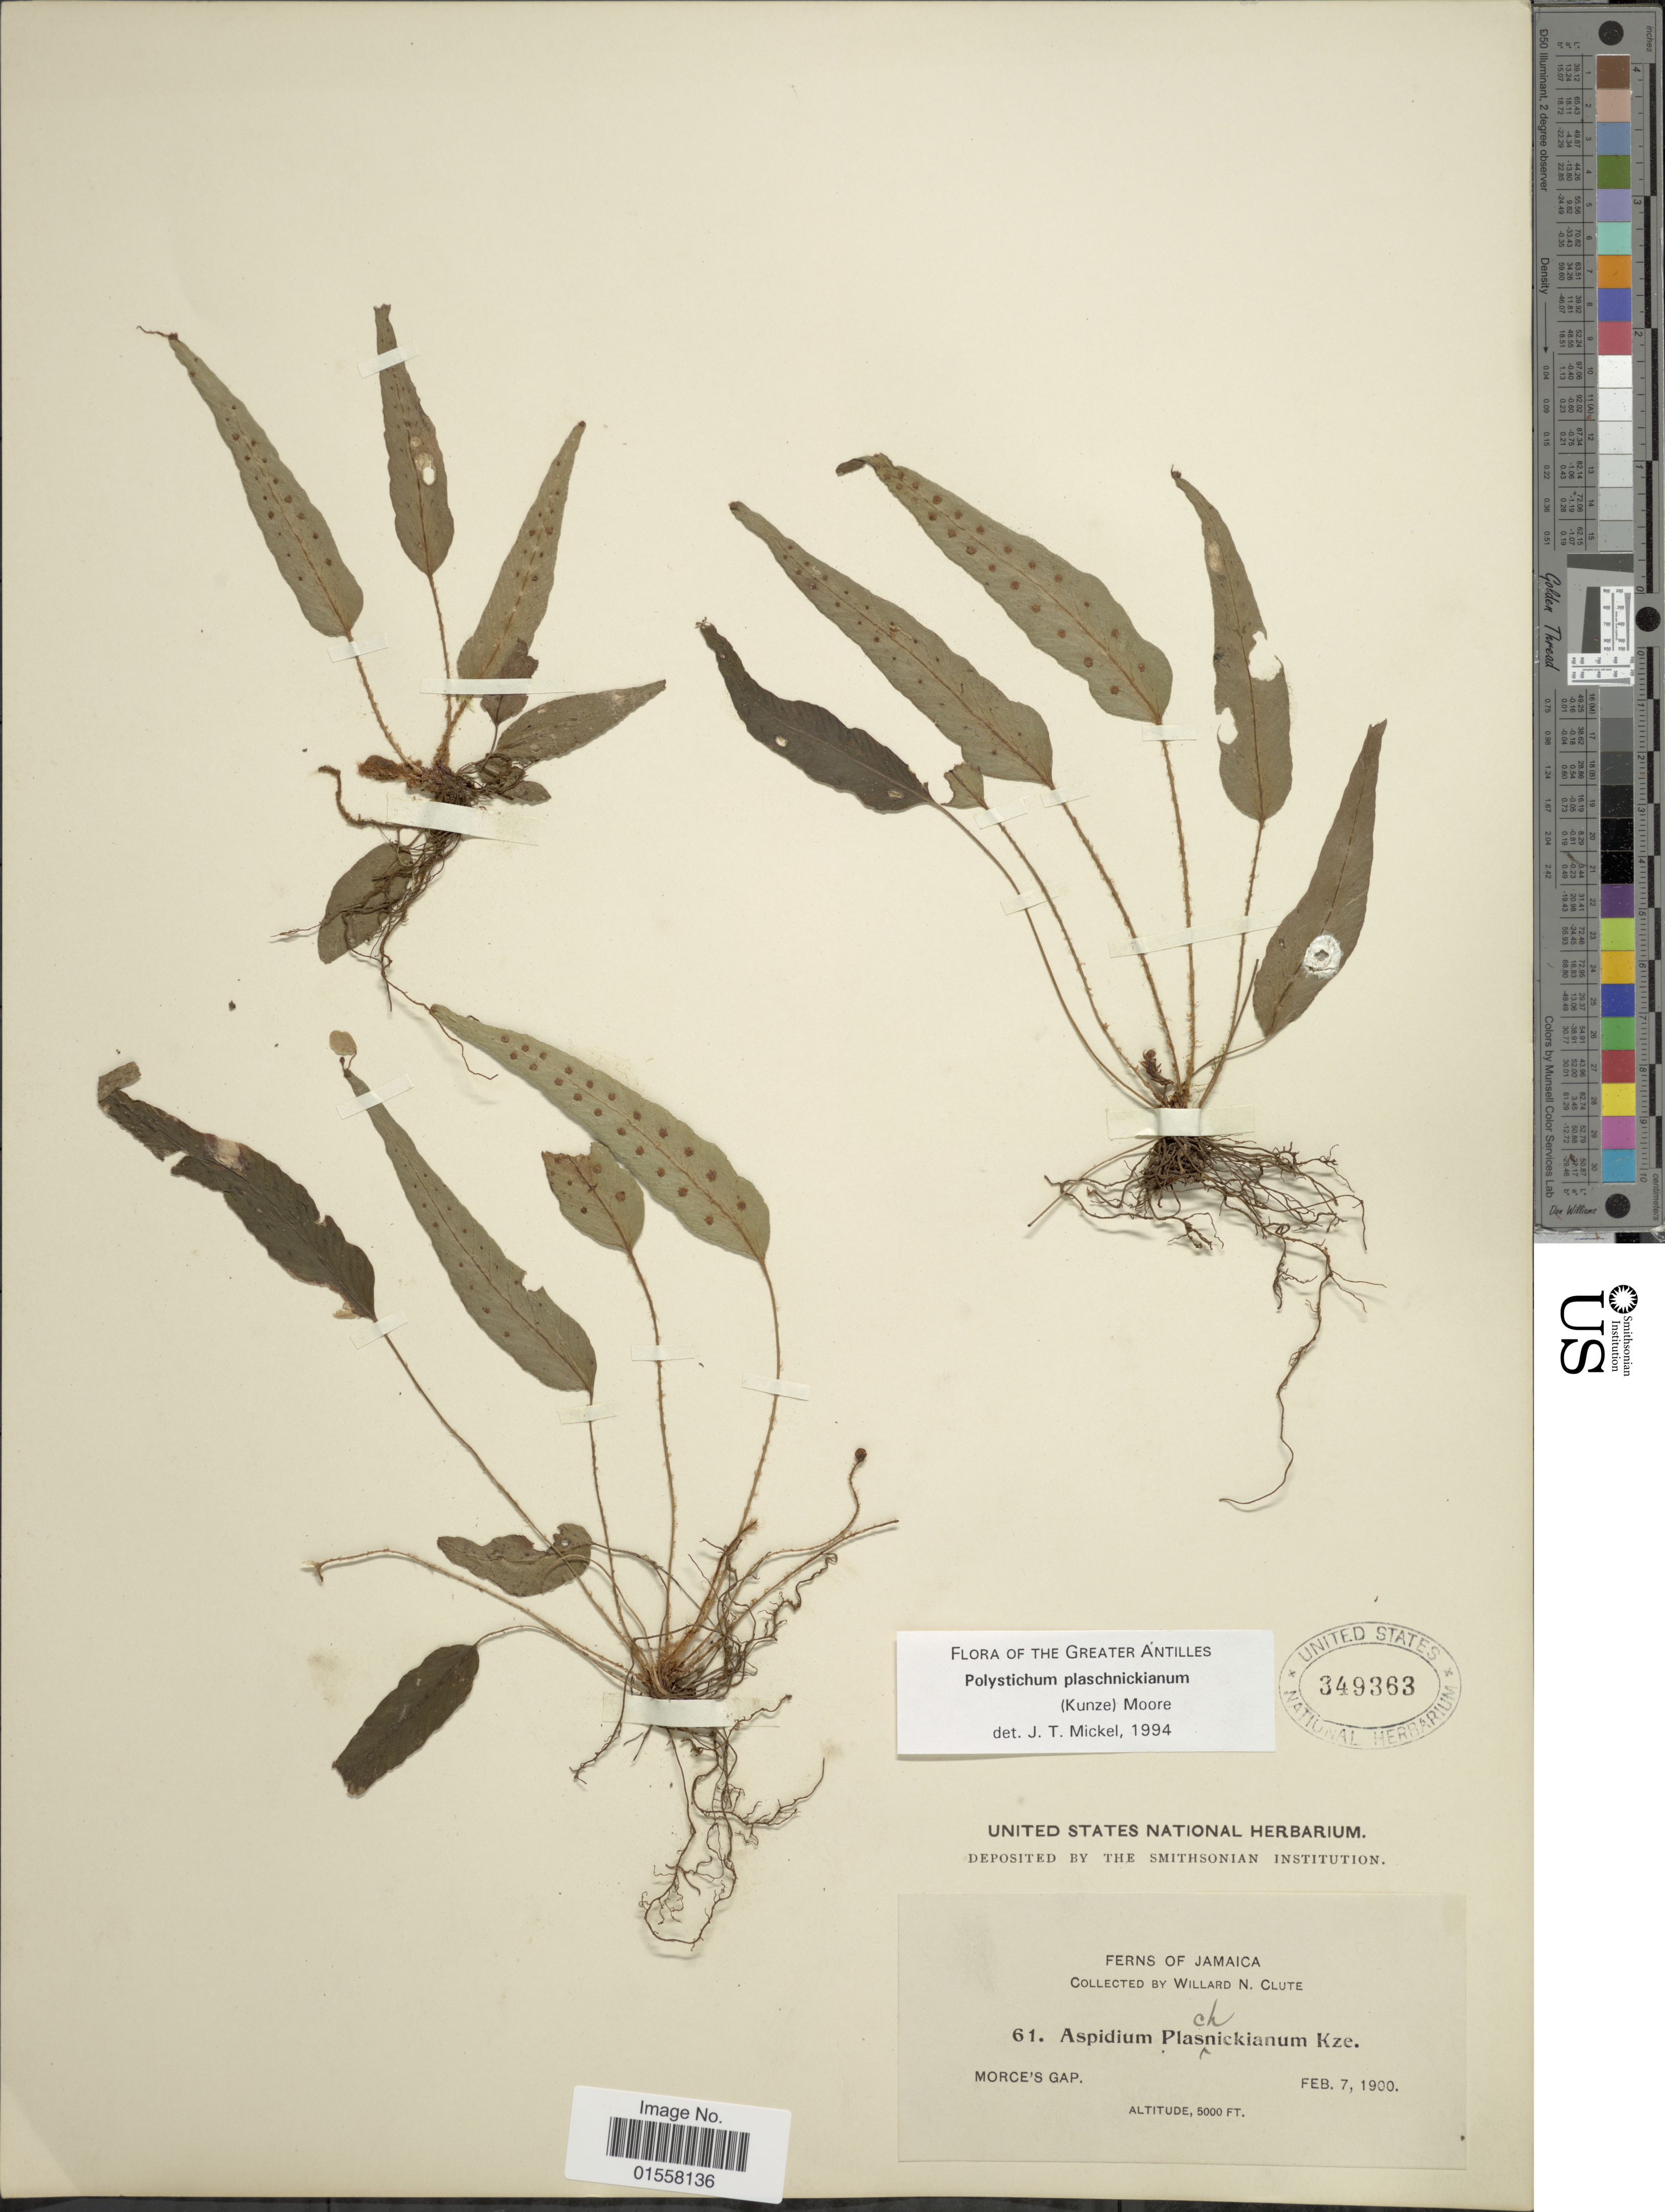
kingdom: Plantae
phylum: Tracheophyta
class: Polypodiopsida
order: Polypodiales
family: Dryopteridaceae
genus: Polystichum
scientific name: Polystichum plaschnickianum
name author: (Kunze) Moore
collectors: W. N. Clute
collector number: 61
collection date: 1900-02-07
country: Jamaica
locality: Jamaica, Morce's Gap.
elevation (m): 1524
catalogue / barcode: US 349363